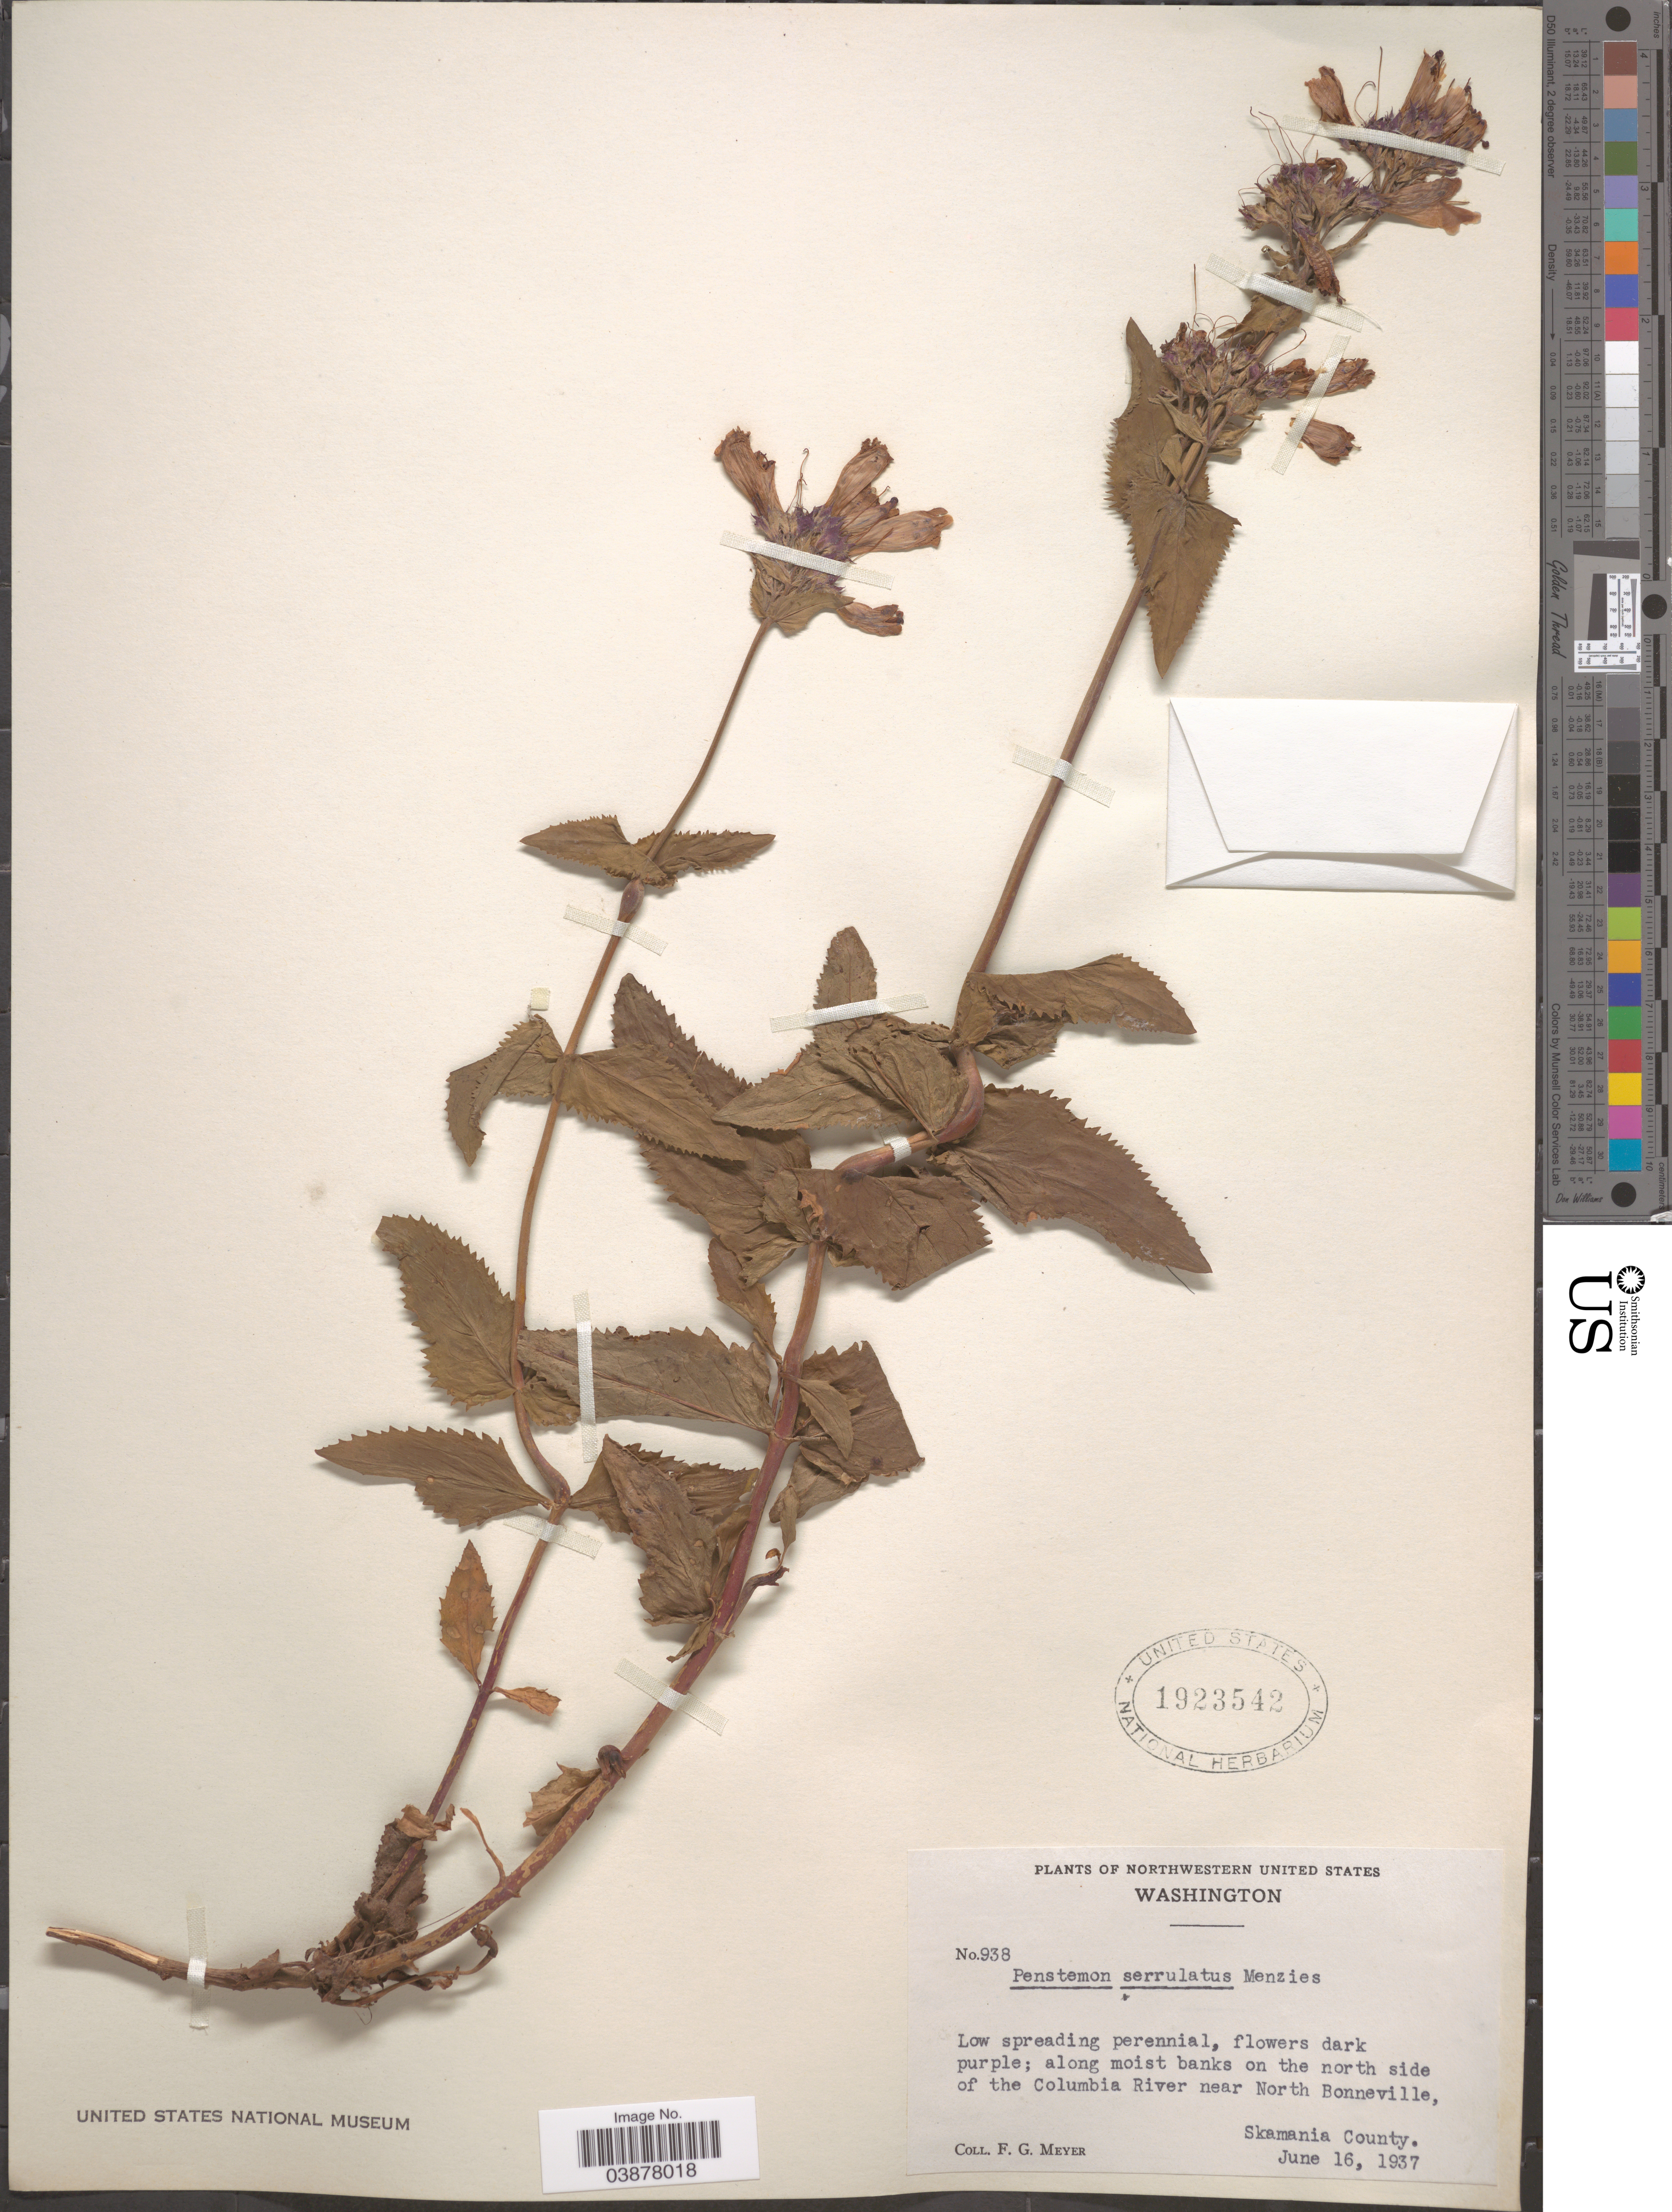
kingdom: Plantae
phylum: Tracheophyta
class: Magnoliopsida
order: Lamiales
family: Plantaginaceae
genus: Penstemon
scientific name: Penstemon serrulatus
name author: Menzies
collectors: F. G. Meyer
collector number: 938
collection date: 1937-06-16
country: United States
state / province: Washington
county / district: Skamania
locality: Northwestern United States. Along moist banks on the north side of the Columbia River near North Bonneville, Skamania County.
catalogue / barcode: US 1923542